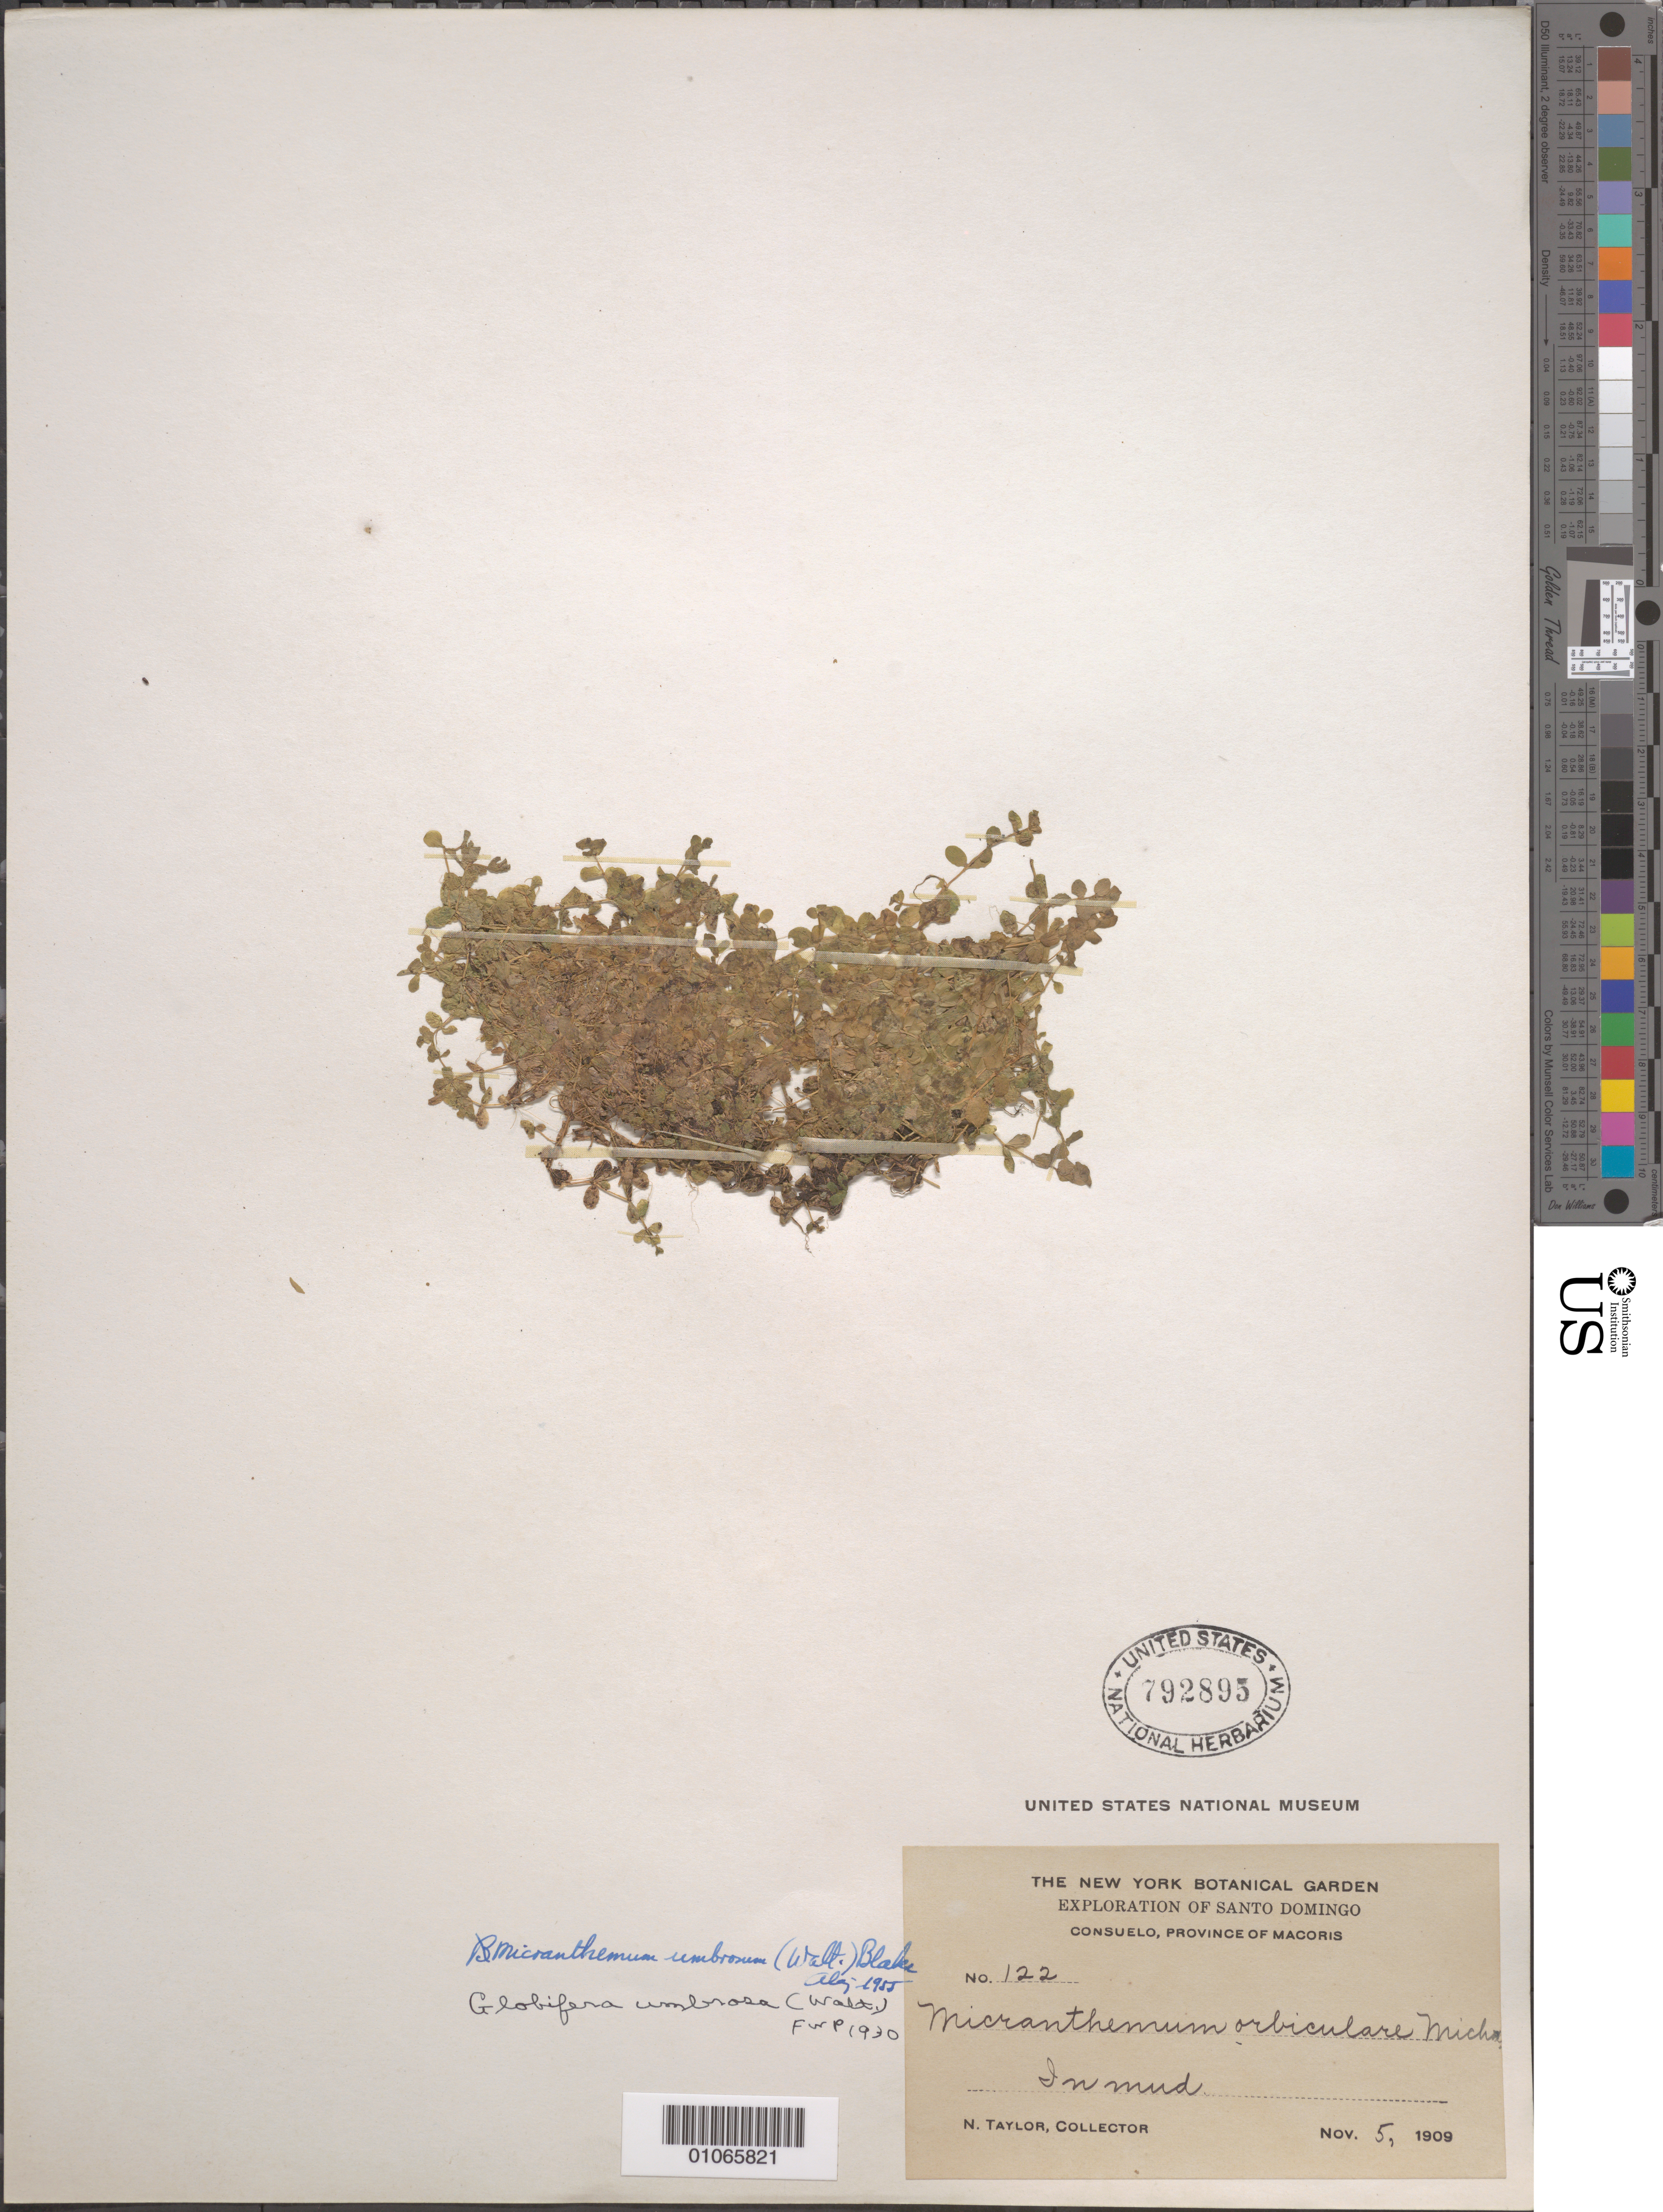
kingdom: Plantae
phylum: Tracheophyta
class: Magnoliopsida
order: Lamiales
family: Linderniaceae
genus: Micranthemum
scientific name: Micranthemum umbrosum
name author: (J.F. Gmel.) S.F. Blake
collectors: N. Taylor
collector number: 122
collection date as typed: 05 Nov 1909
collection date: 1909-11-05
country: Dominican Republic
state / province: Santo Domingo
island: Hispaniola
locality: Consuelo, province of Macoris. In mud.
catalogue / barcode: US 792895